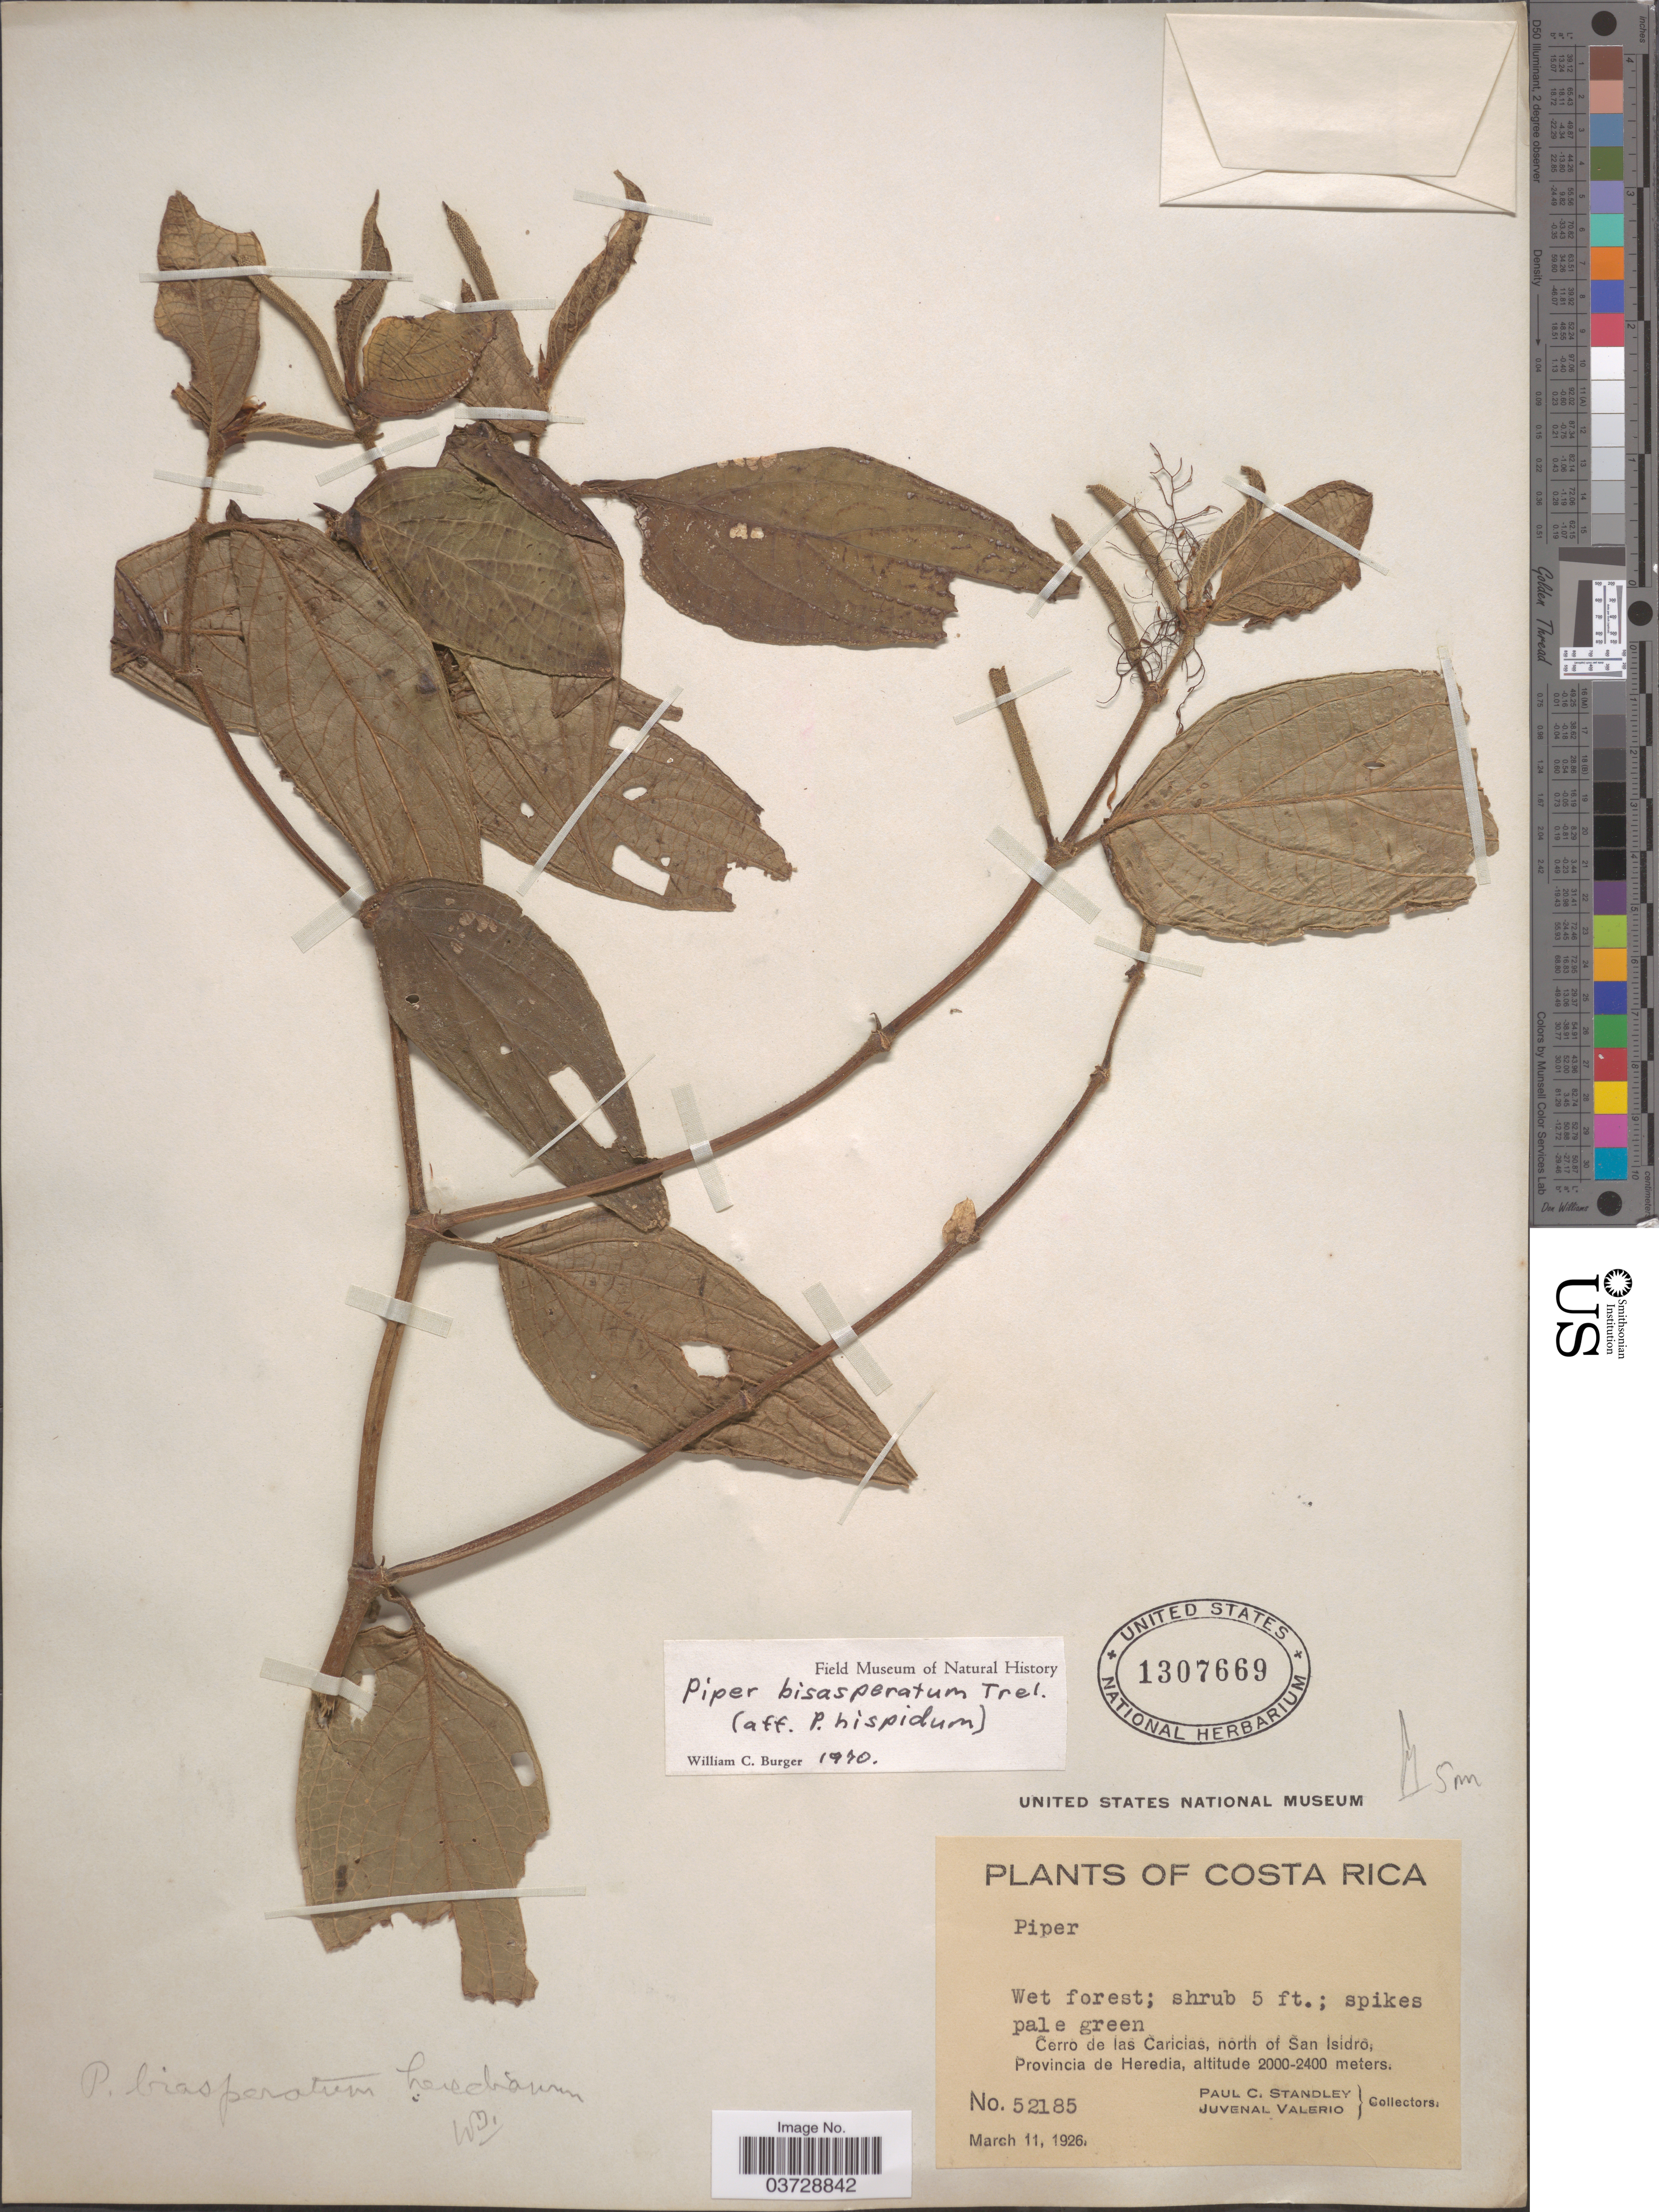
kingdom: Plantae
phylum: Tracheophyta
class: Magnoliopsida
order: Piperales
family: Piperaceae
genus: Piper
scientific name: Piper bisasperatum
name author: Trel.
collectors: P. C. Standley & J. Valerio R.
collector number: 52185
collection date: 1926-03-11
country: Costa Rica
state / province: Heredia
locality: Cerro de las Caricias, north of San Isidro.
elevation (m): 2000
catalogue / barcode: US 1307669